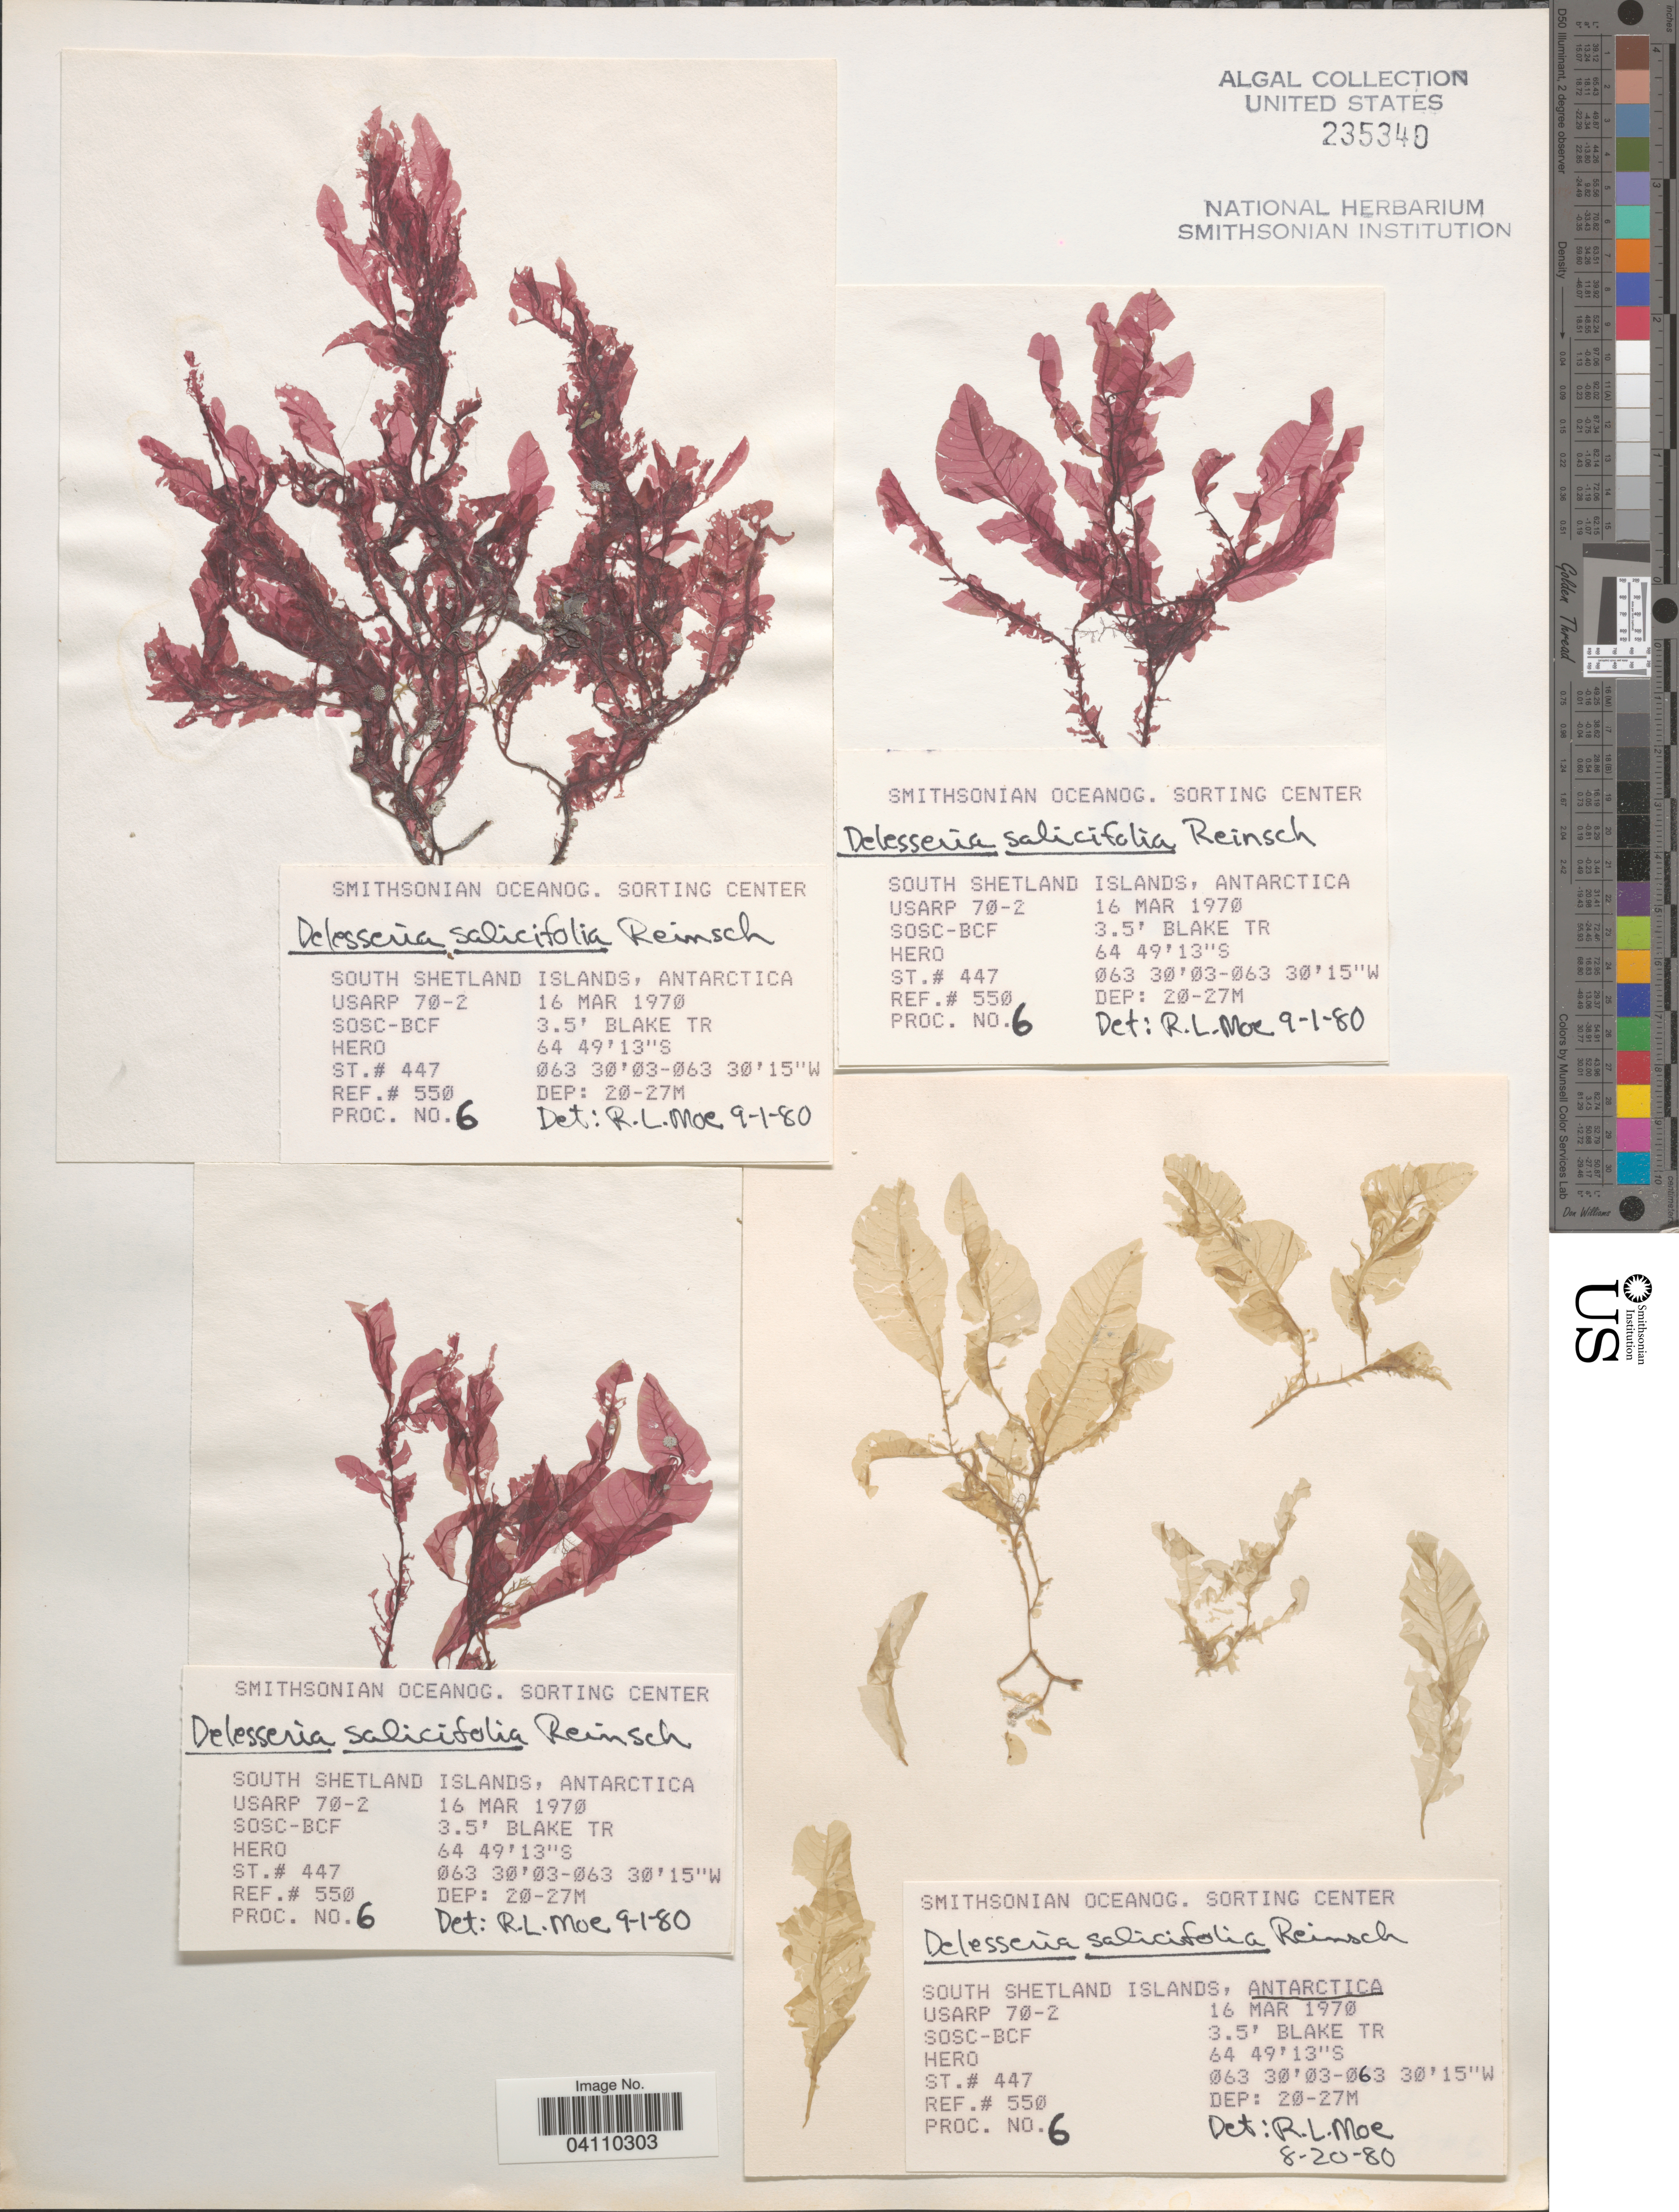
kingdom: Plantae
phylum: Rhodophyta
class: Florideophyceae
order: Ceramiales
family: Delesseriaceae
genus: Delesseria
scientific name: Delesseria salicifolia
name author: Reinsch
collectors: Smithsonian Oceanographic Sorting Center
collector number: Proc. 6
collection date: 1970-03-16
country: Antarctica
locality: South Shetland Islands.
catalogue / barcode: US 235340